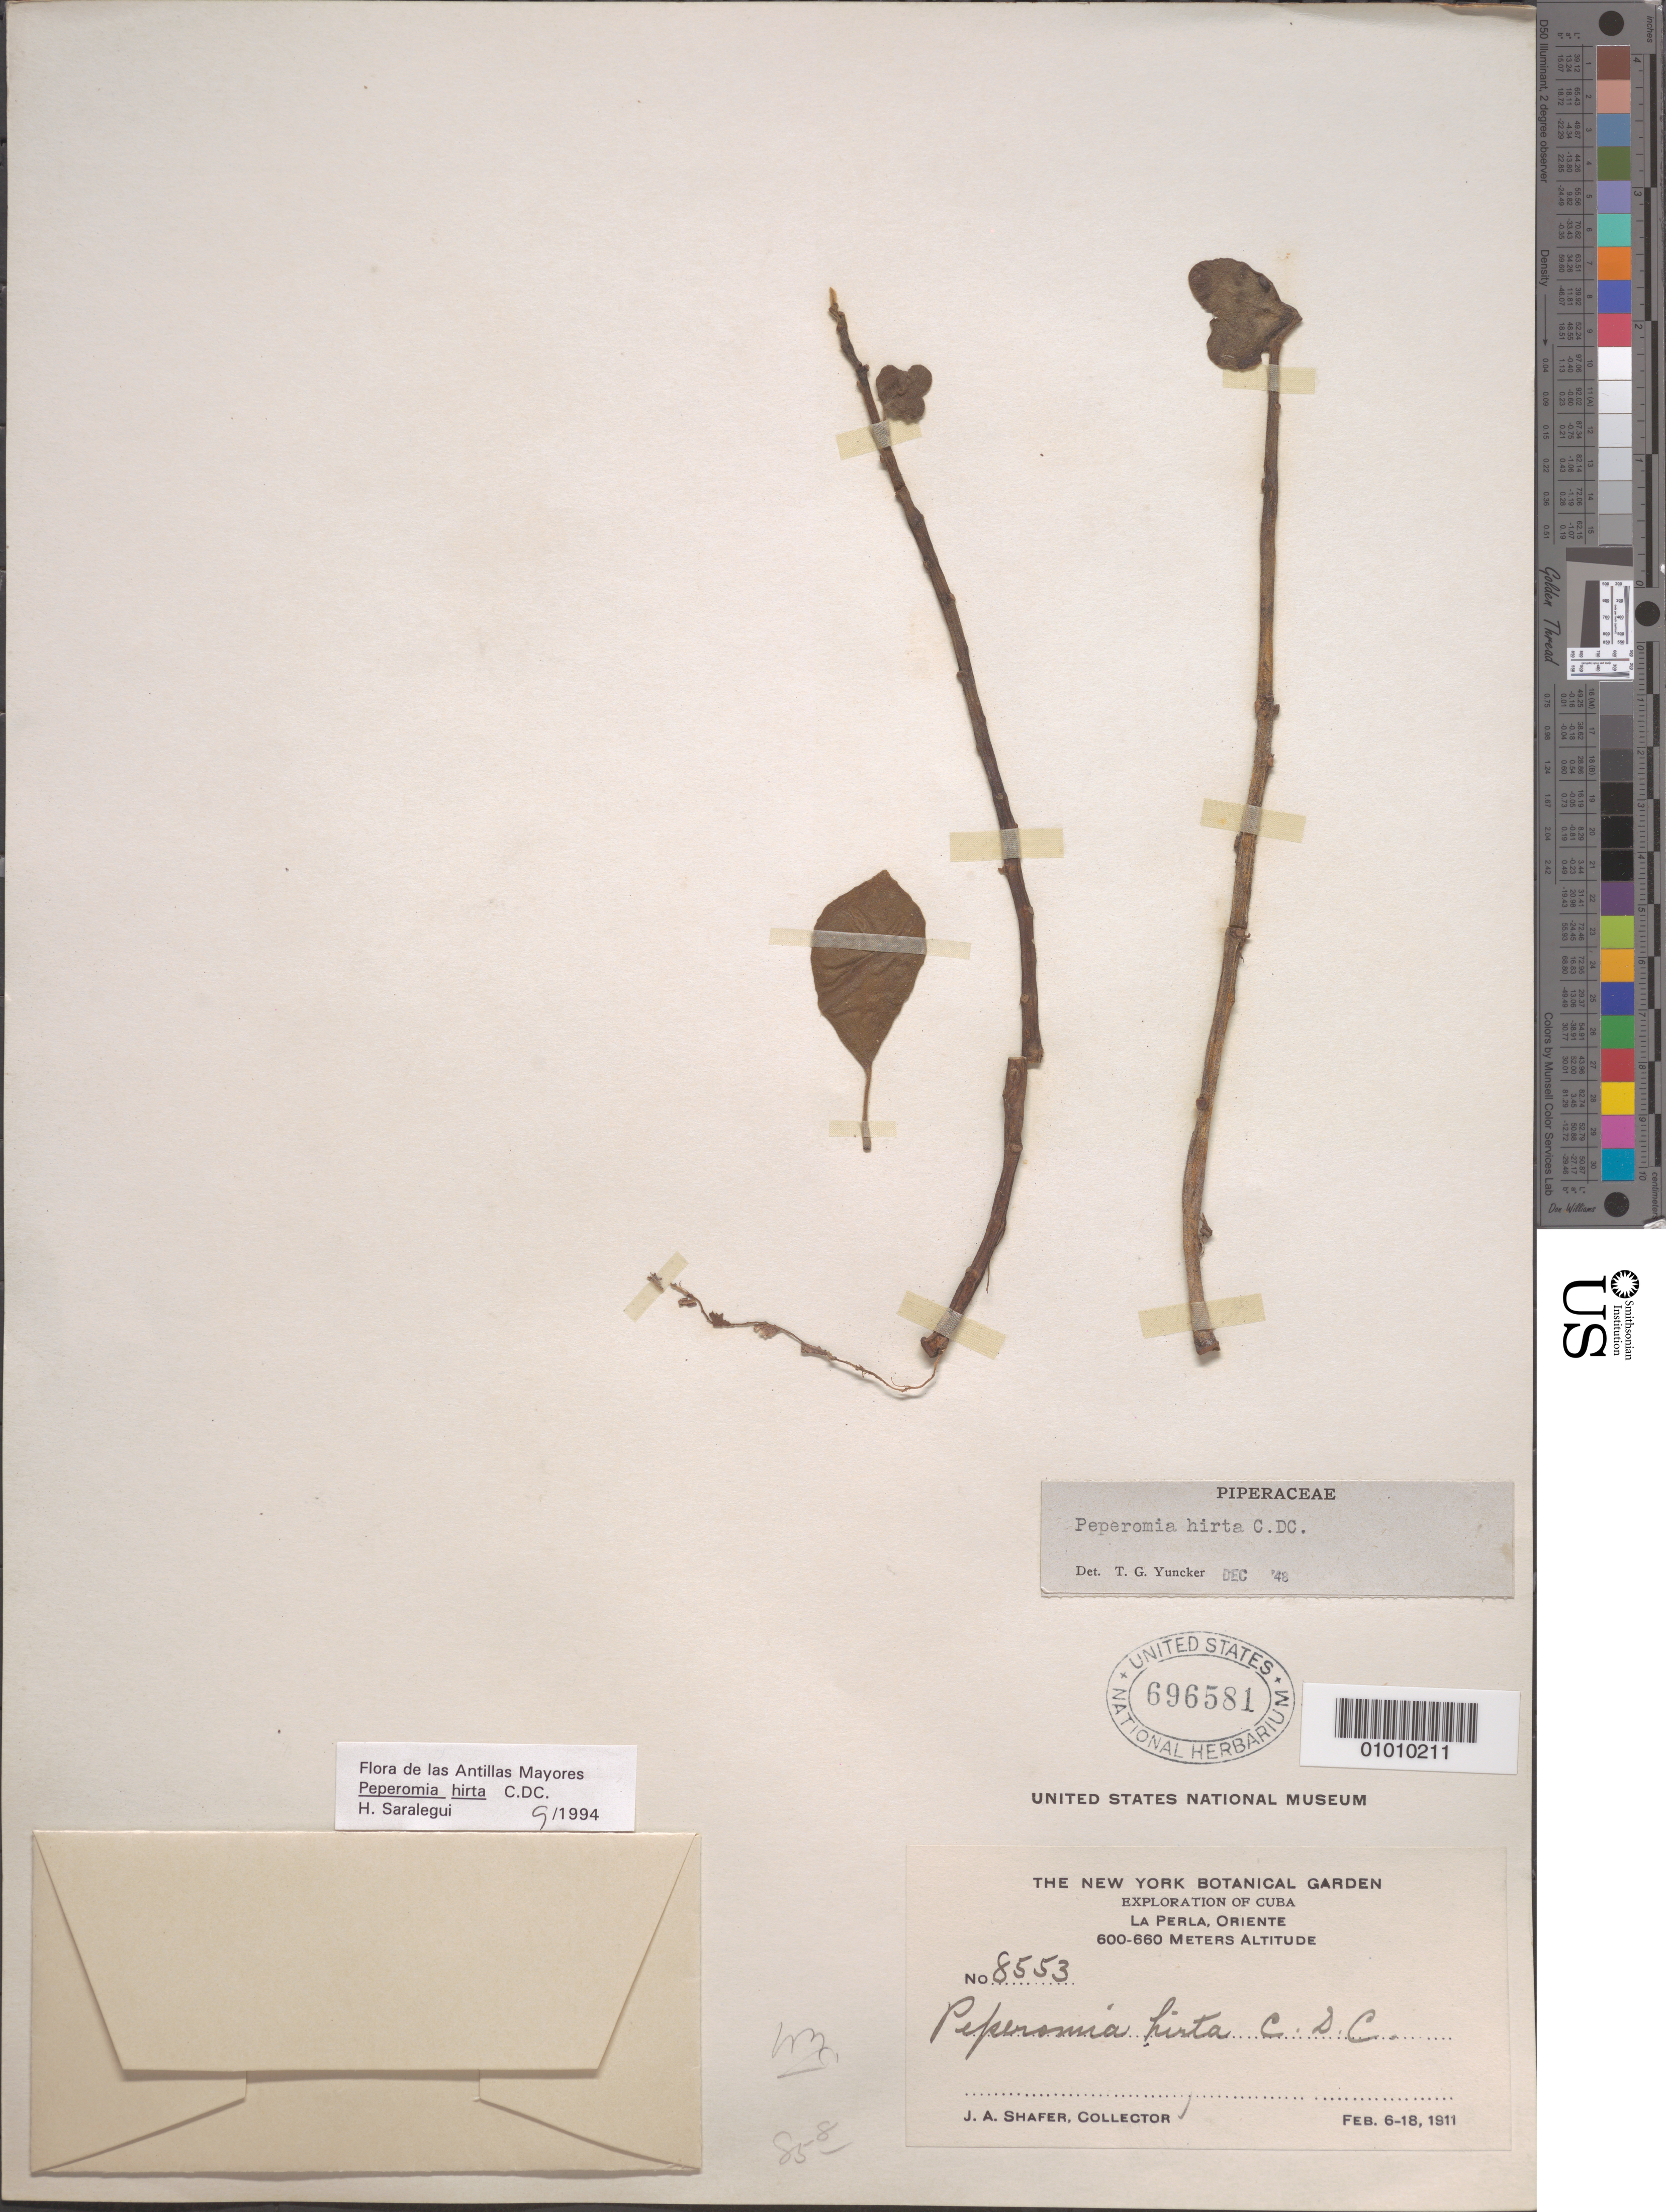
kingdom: Plantae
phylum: Tracheophyta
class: Magnoliopsida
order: Piperales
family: Piperaceae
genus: Peperomia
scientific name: Peperomia hirta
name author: C. DC.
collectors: J. A. Shafer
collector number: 8553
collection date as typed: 06 Feb 1911 to 18 Feb 1911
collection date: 1911-02-06/1911-02-18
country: Cuba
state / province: Oriente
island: Cuba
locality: La Perla, Oriente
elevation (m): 600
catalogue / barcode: US 696581